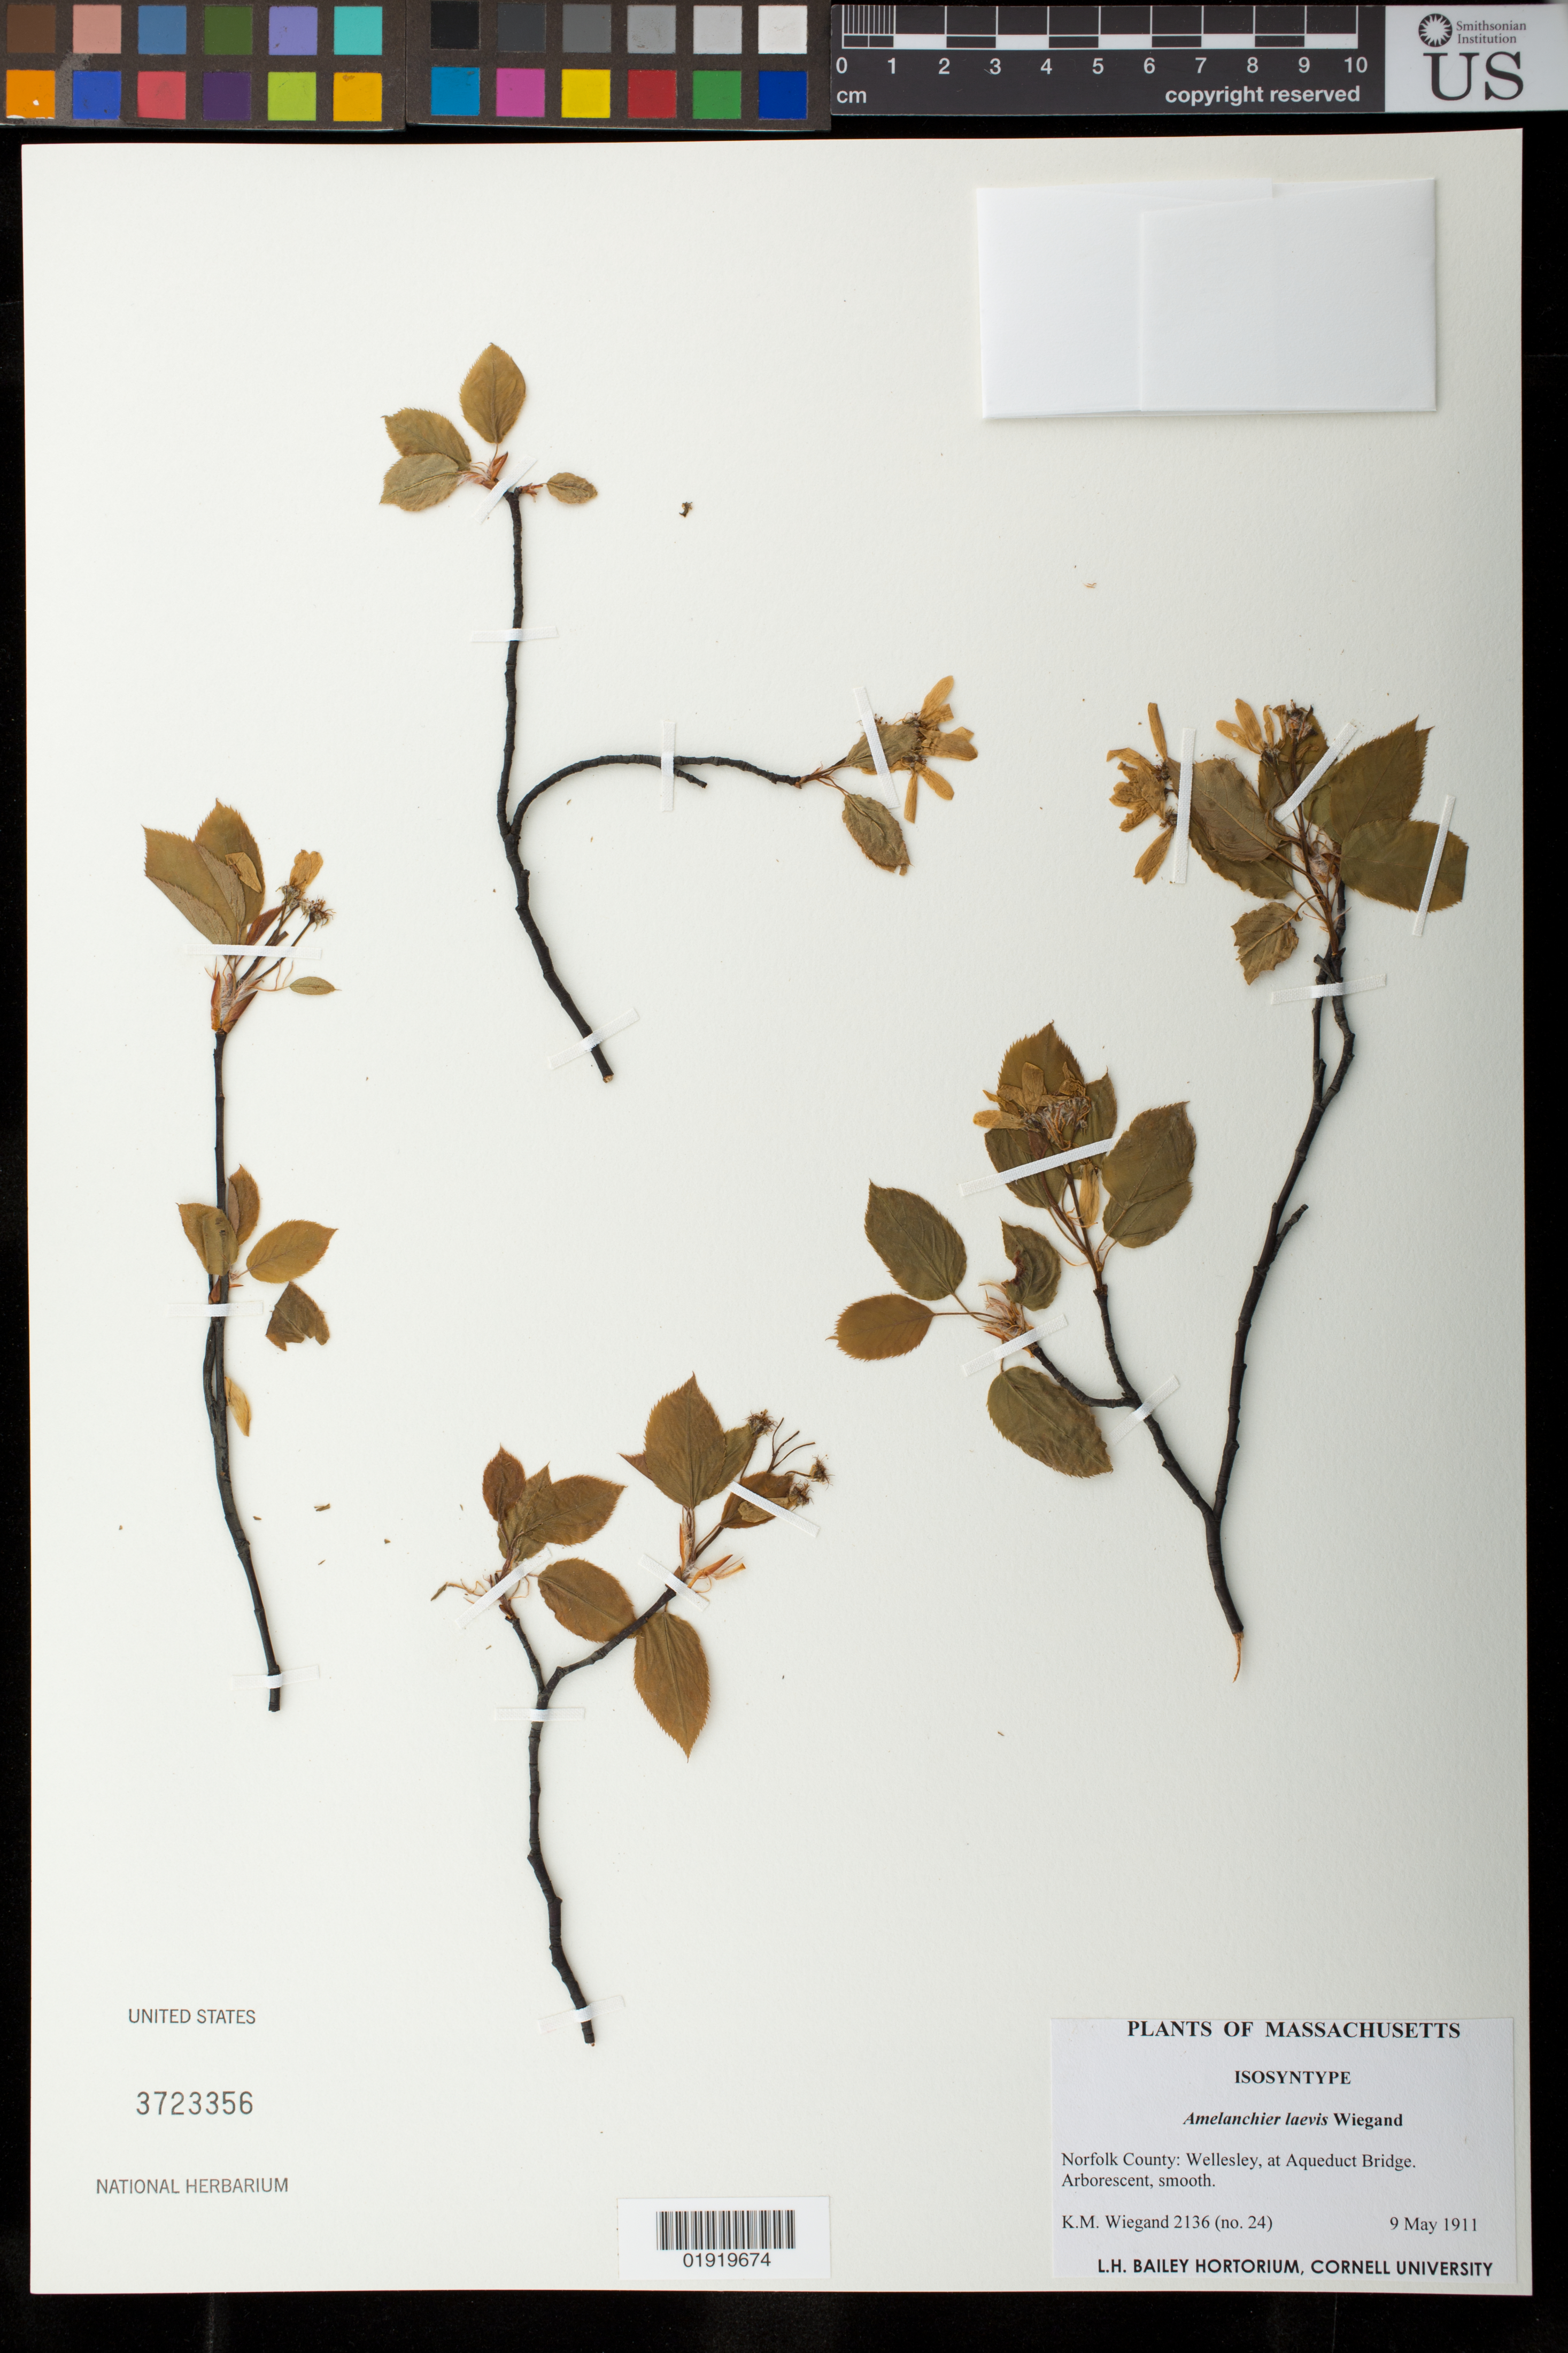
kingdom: Plantae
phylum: Tracheophyta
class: Magnoliopsida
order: Rosales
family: Rosaceae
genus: Amelanchier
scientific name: Amelanchier laevis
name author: Wiegand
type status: Isosyntype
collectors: K. M. Wiegand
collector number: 2136 (no. 24)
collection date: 1911-05-09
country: United States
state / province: Massachusetts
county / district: Norfolk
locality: Norfolk County: Wellesley, at Aqueduct Bridge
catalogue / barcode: US 3723356